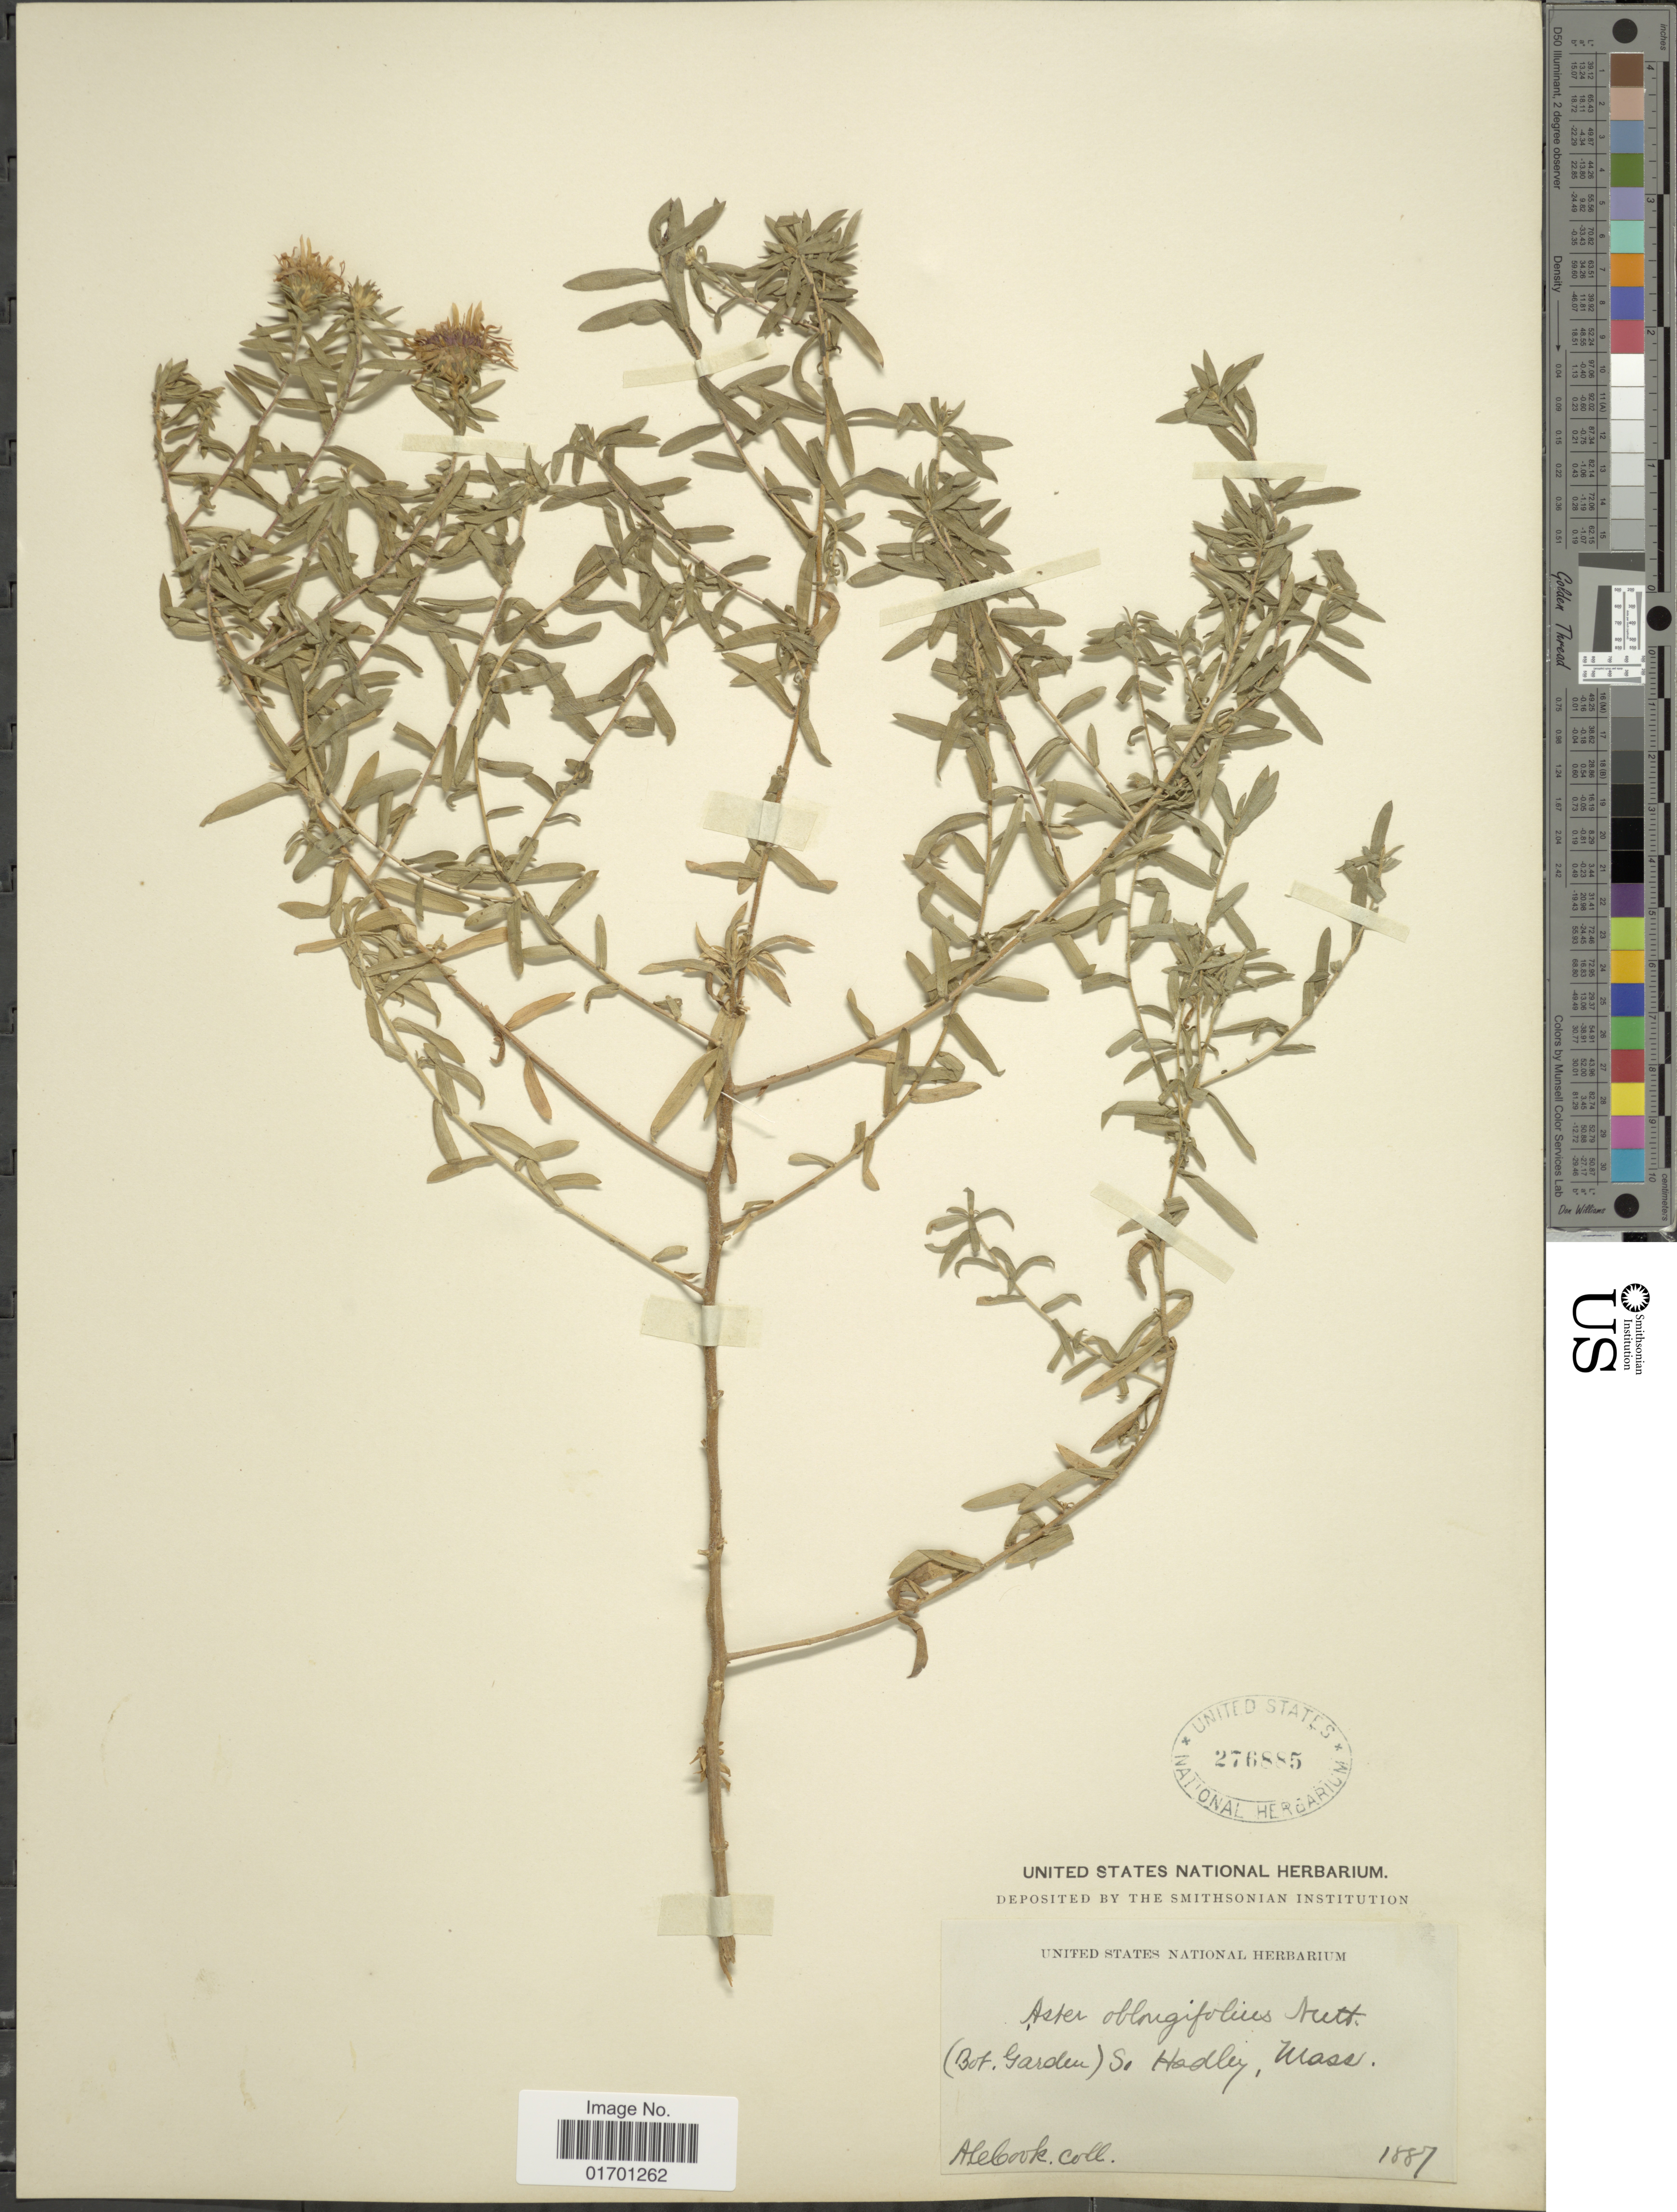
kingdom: Plantae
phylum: Tracheophyta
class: Magnoliopsida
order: Asterales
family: Asteraceae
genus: Symphyotrichum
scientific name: Symphyotrichum oblongifolium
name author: (Nutt.) G.L. Nesom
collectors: A. Cook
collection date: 1887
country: United States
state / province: Massachusetts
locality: (Bot Garden) So Hadley.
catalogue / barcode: US 276885